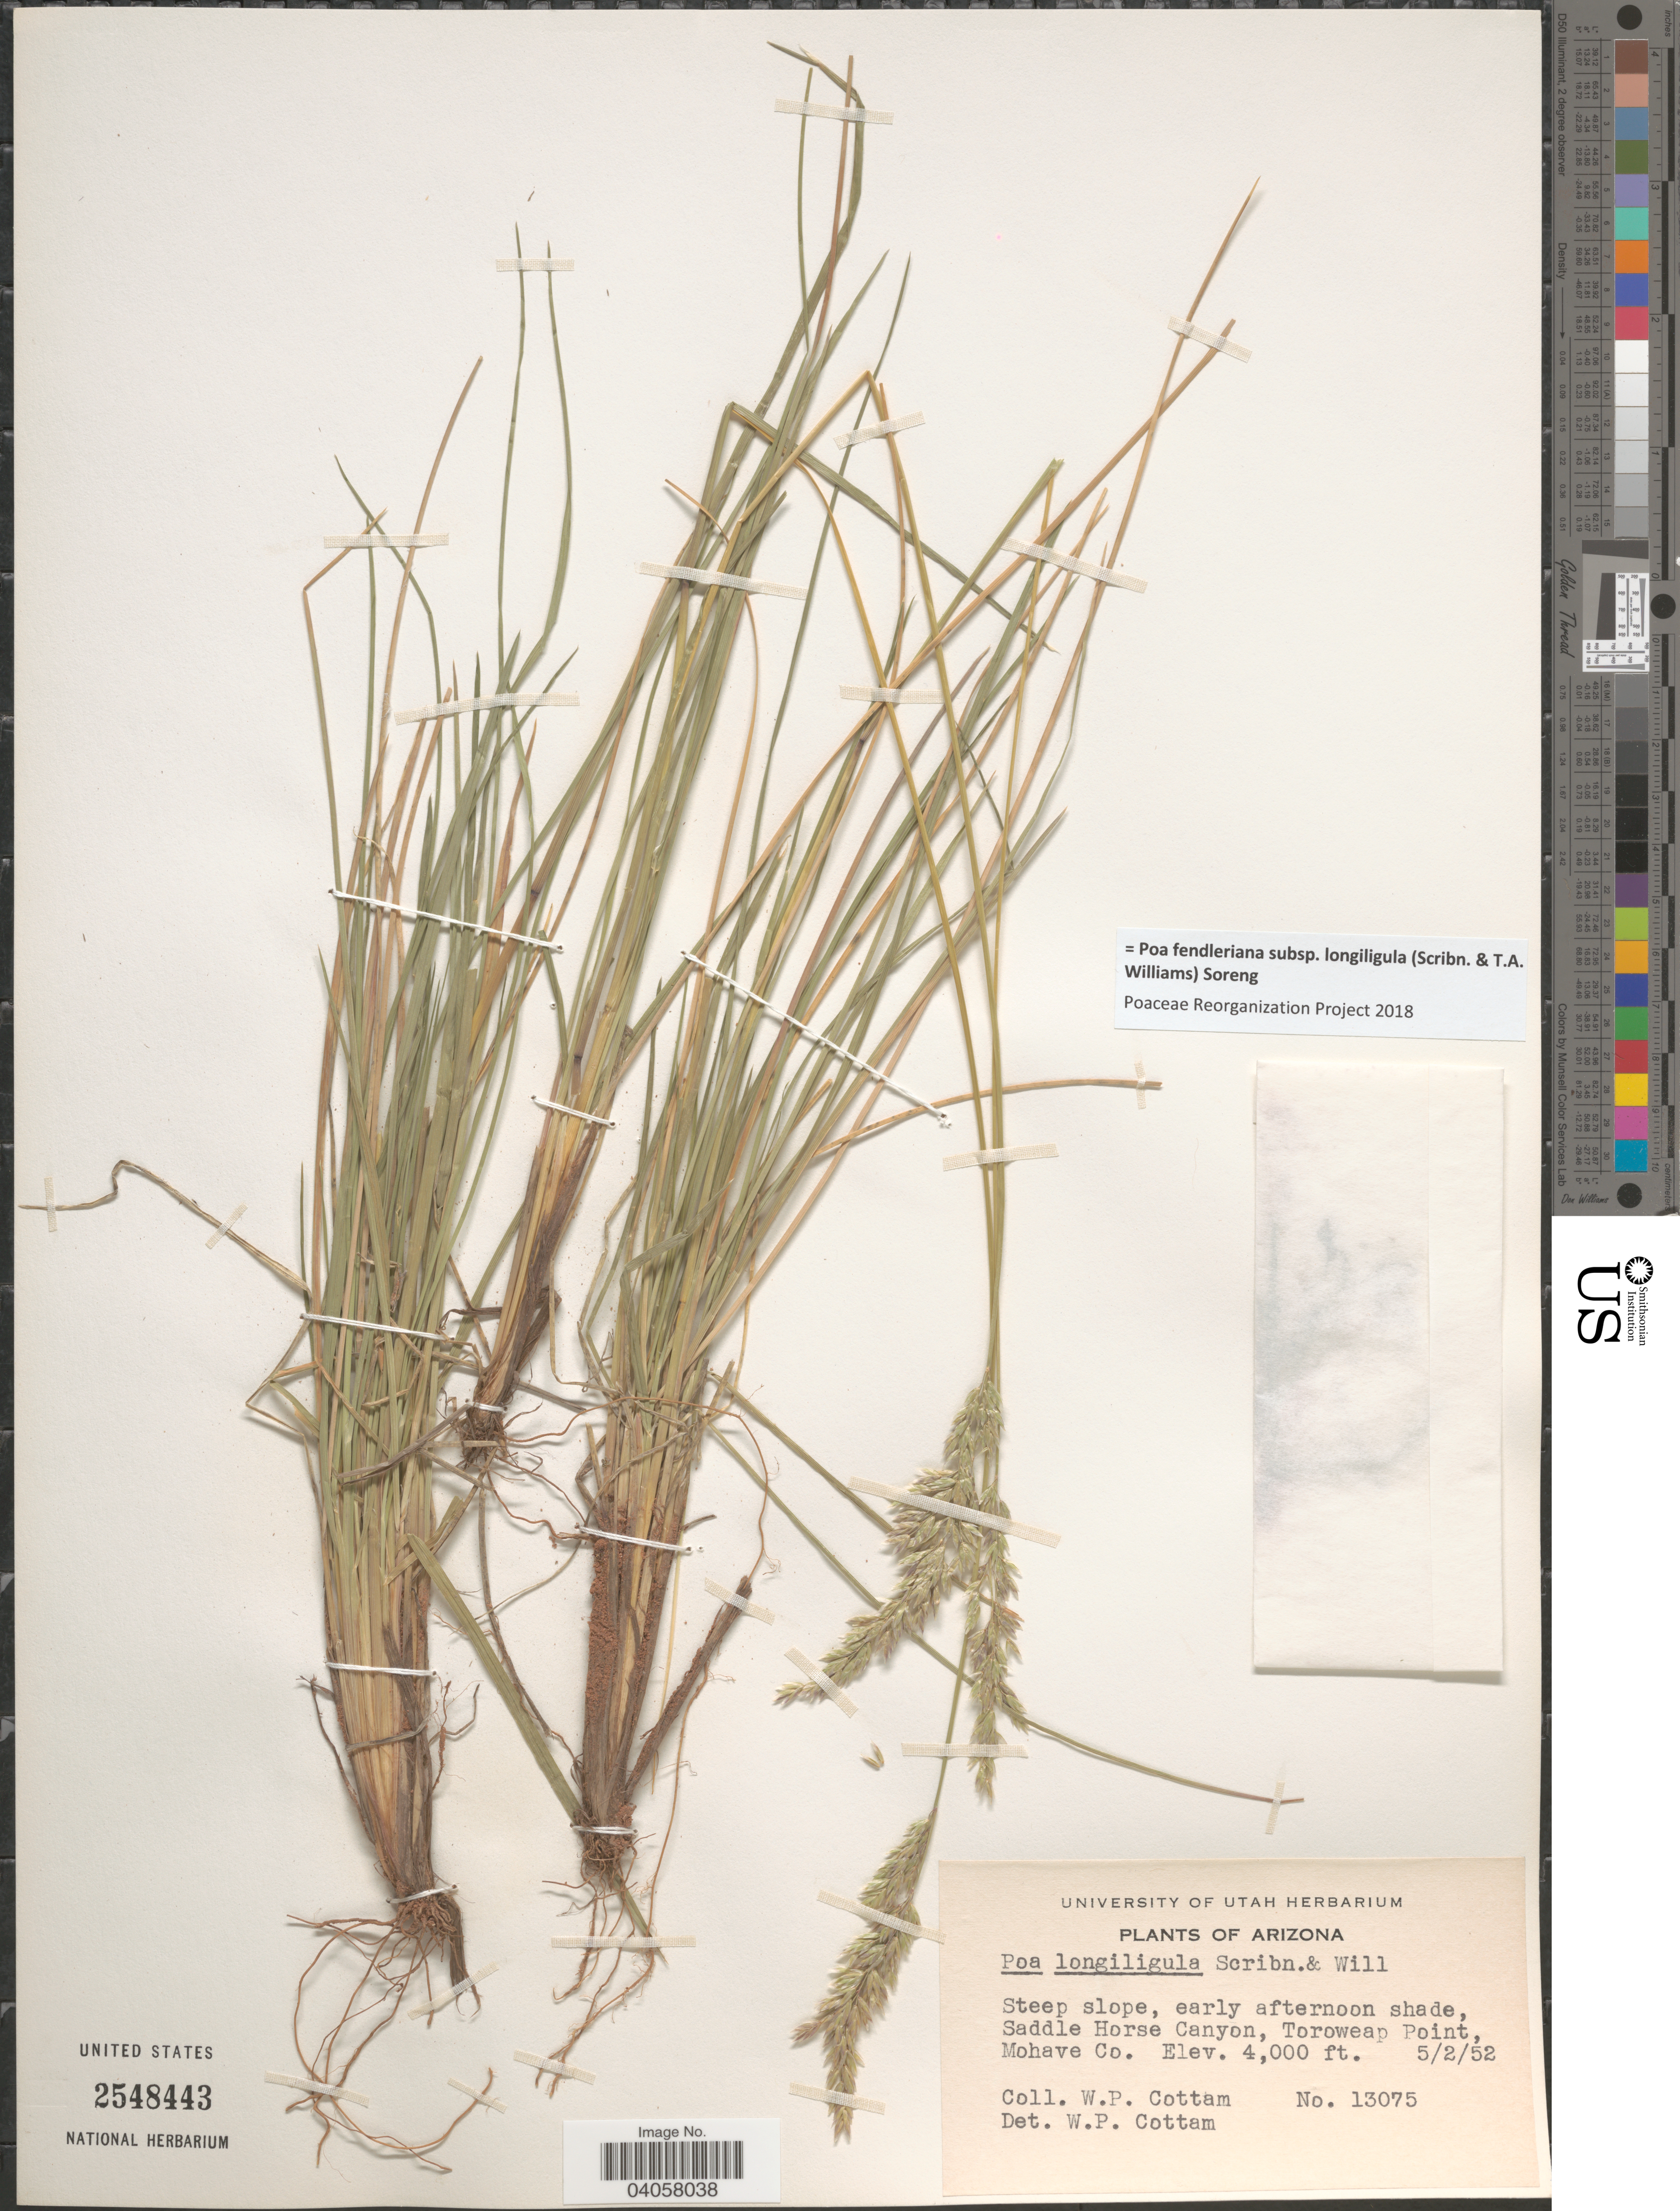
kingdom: Plantae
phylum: Tracheophyta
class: Liliopsida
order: Poales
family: Poaceae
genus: Poa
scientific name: Poa fendleriana subsp. longiligula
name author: (Scribn. & T.A. Williams) Soreng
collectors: W. Cottam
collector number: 13075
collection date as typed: Transcribed d/m/y: 2/5/52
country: United States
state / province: Arizona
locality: Steep slope, Saddle Horse Canyon, Toroweap Point, Mohave Co.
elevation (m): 1219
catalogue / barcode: US 2548443